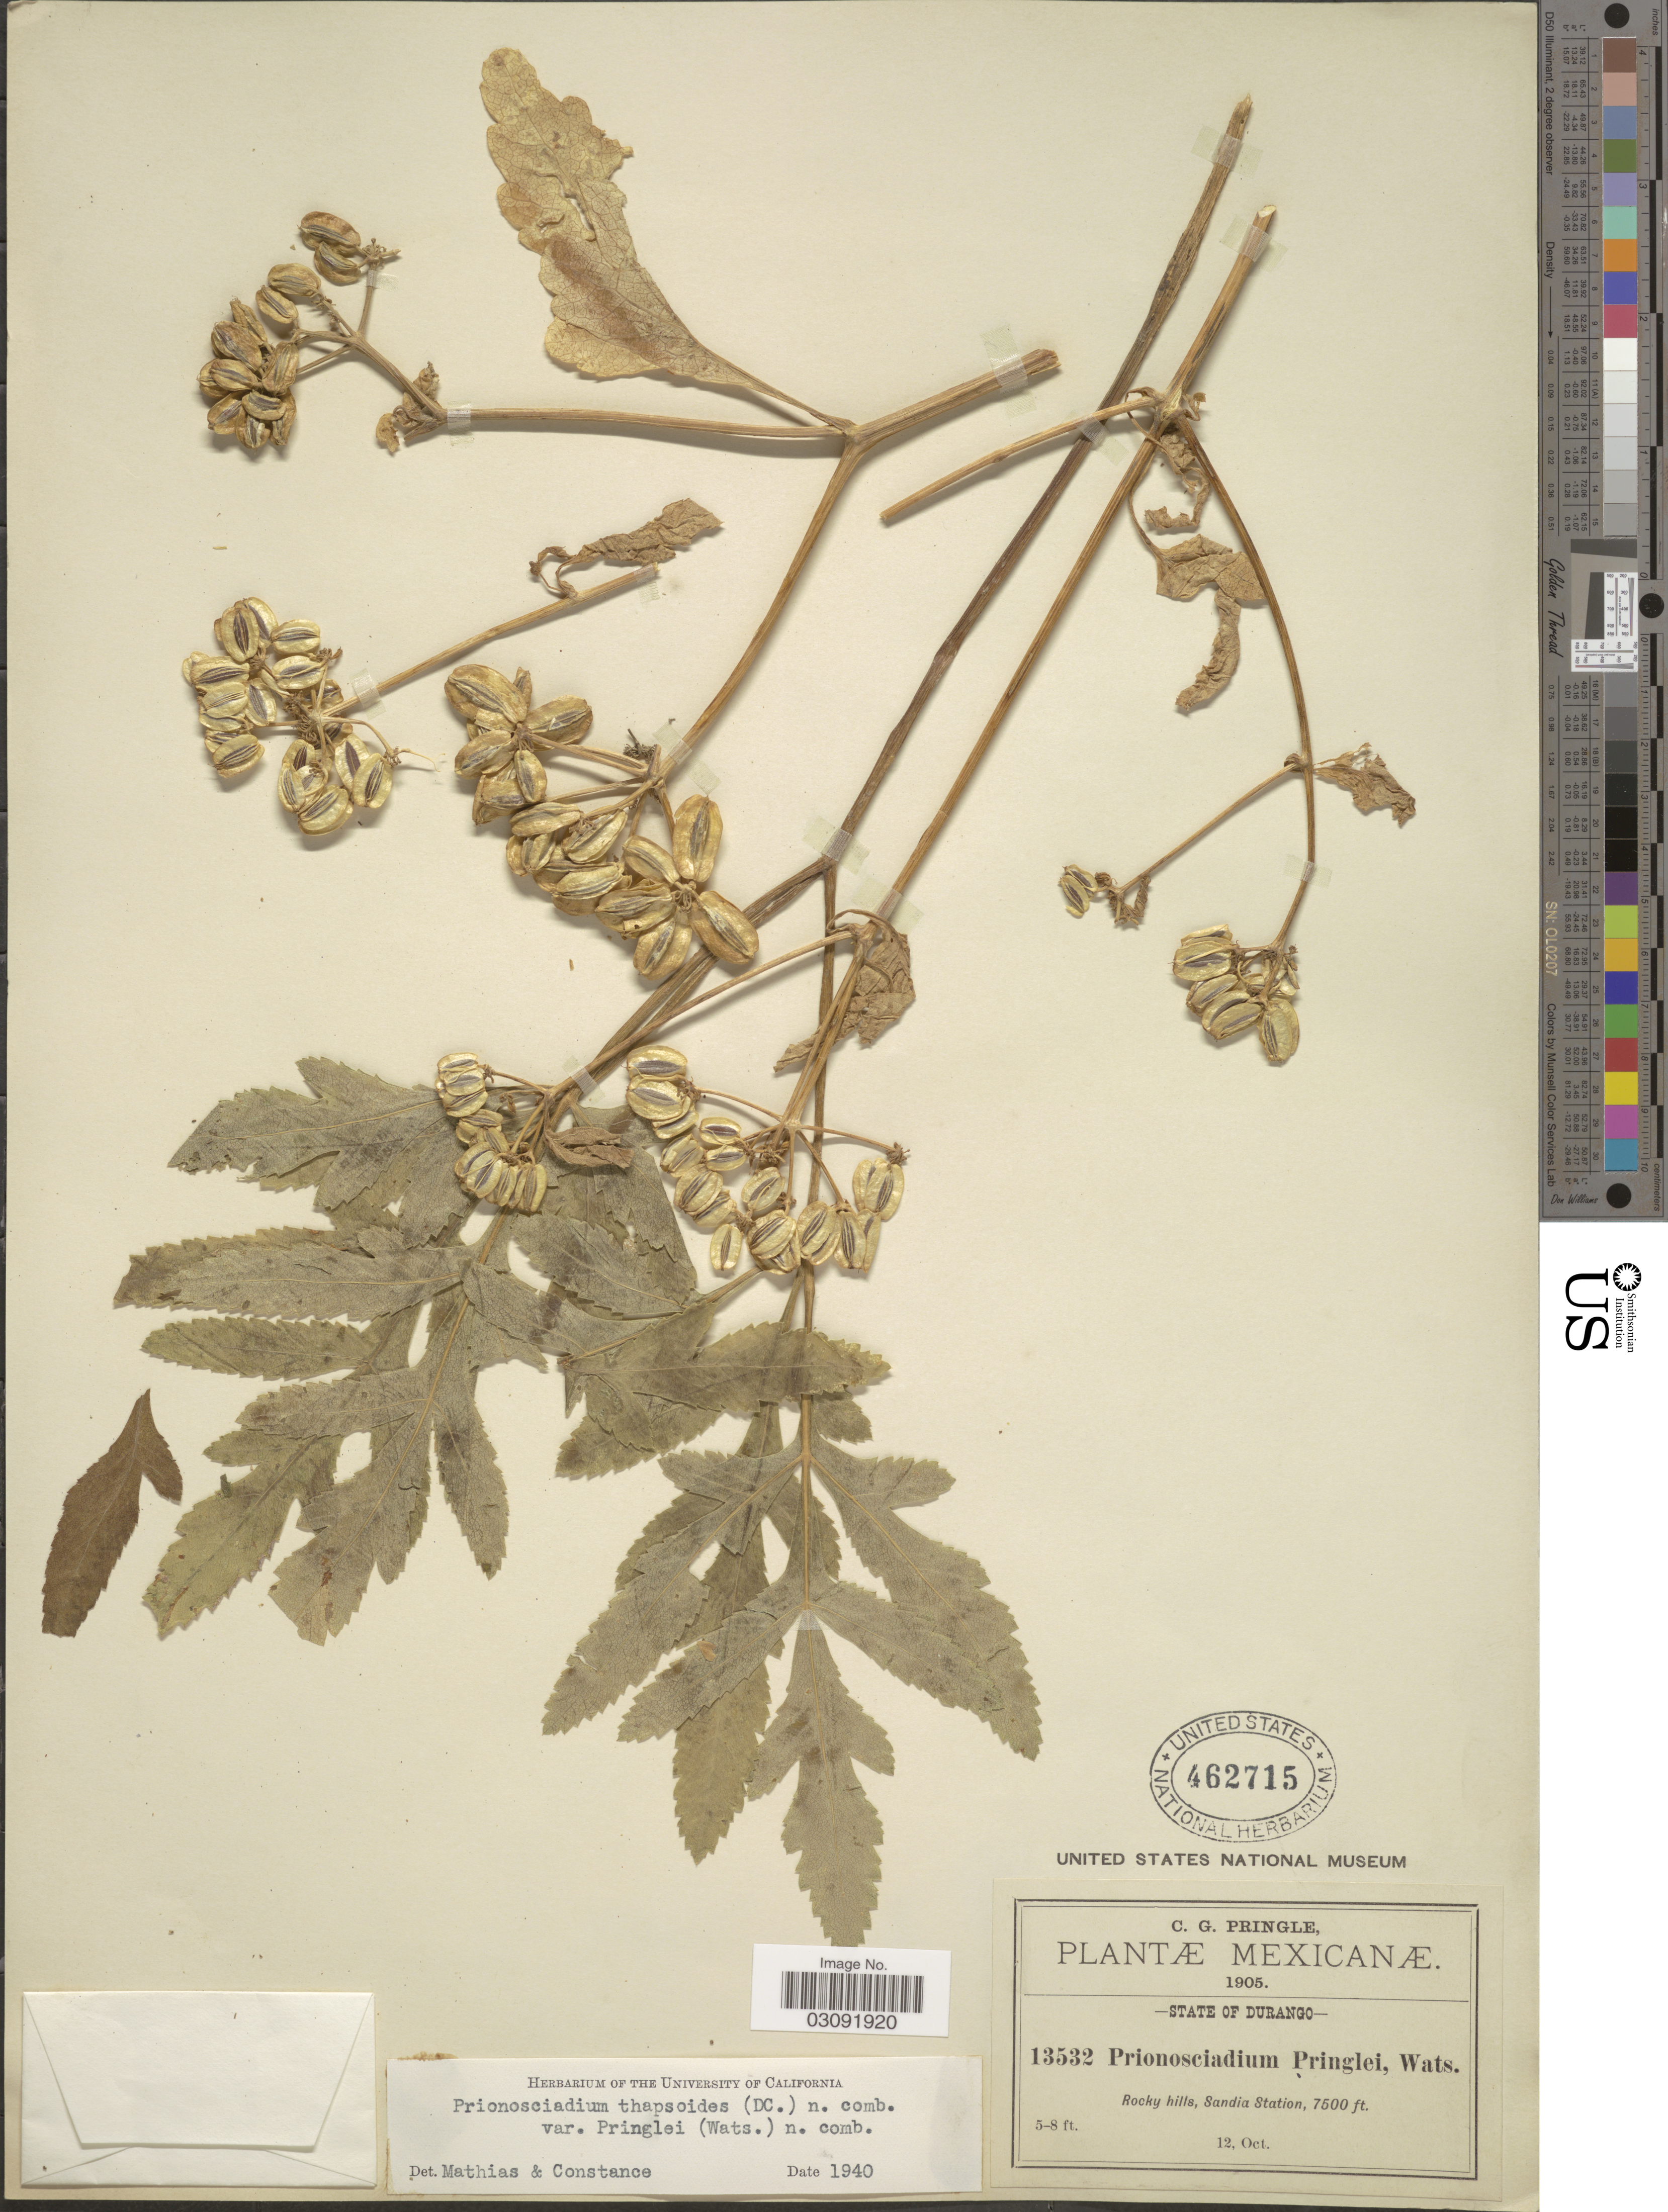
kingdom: Plantae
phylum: Tracheophyta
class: Magnoliopsida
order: Apiales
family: Apiaceae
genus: Prionosciadium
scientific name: Prionosciadium thapsoides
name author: (DC.)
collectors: C. G. Pringle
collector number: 13532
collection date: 1905-10-12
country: Mexico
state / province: Durango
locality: Rocky hills, Sandia Station.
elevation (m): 2286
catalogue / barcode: US 462715